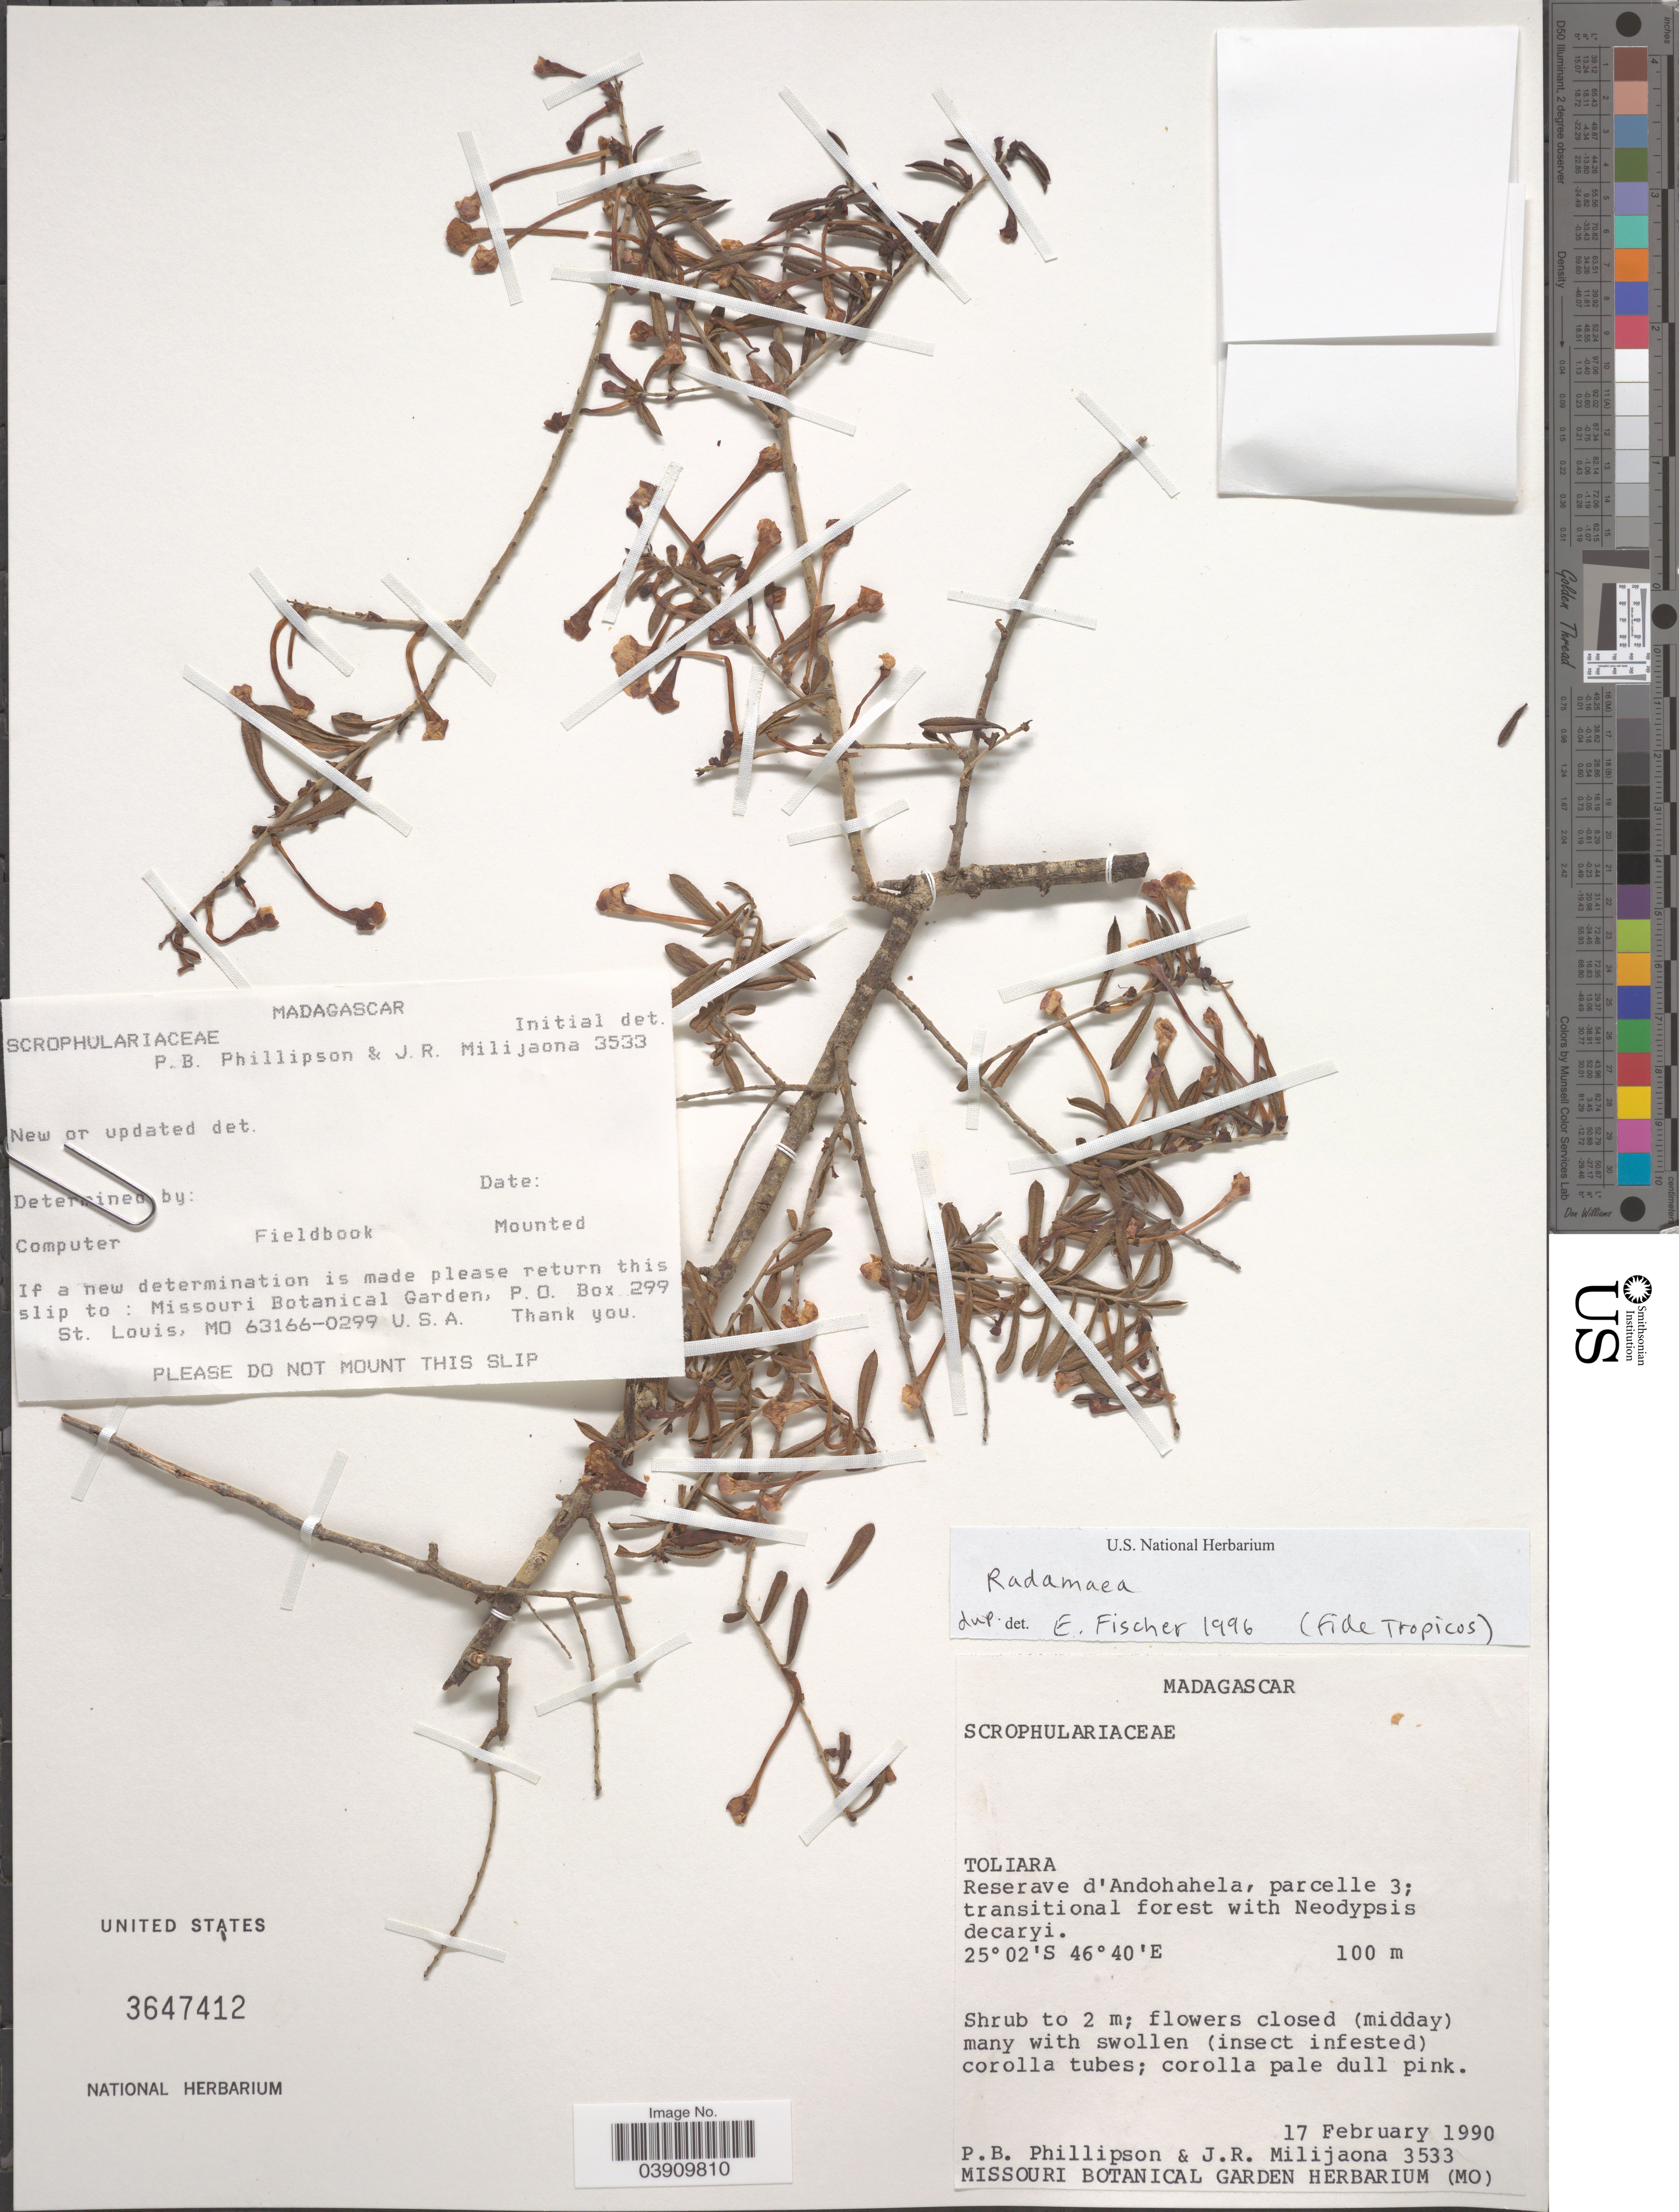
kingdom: Plantae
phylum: Tracheophyta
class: Magnoliopsida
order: Lamiales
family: Orobanchaceae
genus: Radamaea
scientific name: Radamaea sp.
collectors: P. B. Phillipson & J. R. Milijaona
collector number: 3533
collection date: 1990-02-17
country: Madagascar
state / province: Anosy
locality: Reserve d'Andohahela, parcelle 3.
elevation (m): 100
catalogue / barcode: US 3647412